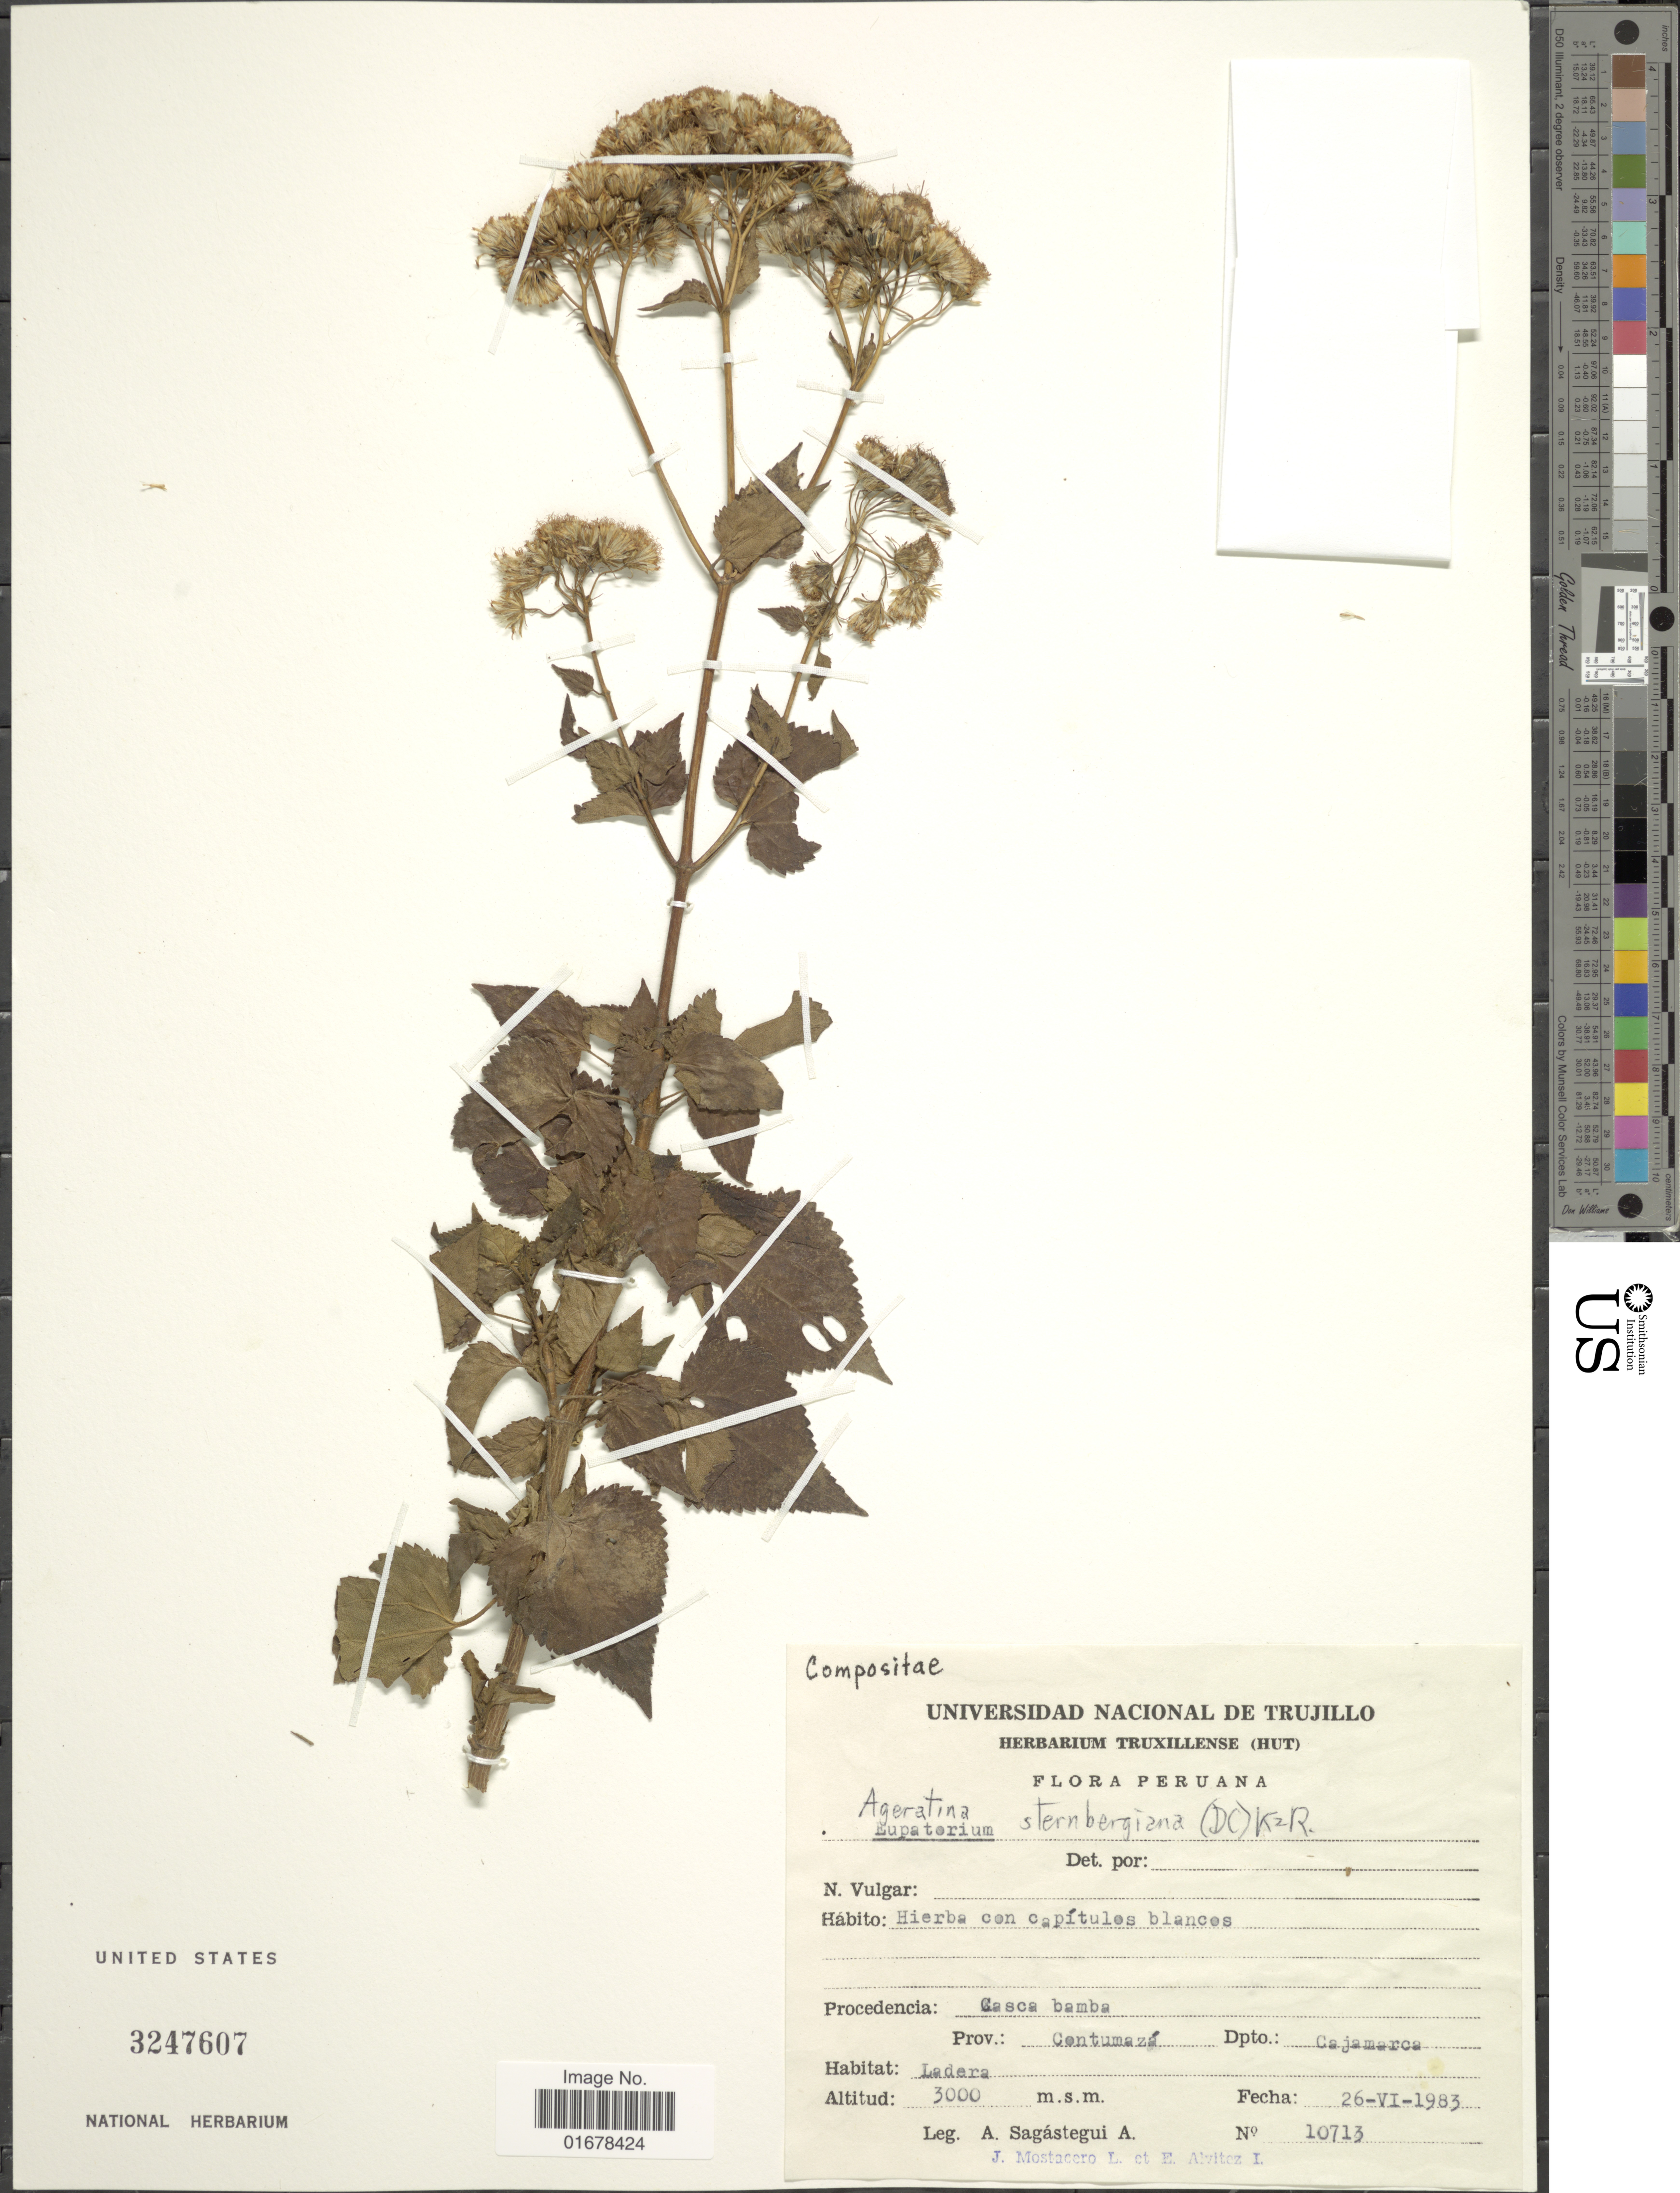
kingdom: Plantae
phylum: Tracheophyta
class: Magnoliopsida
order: Asterales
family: Asteraceae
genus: Ageratina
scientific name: Ageratina sternbergiana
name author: (DC.) R.M. King & H. Rob.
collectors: A. Sagástegui A., J. Mostacero L. & E. Alvitez I.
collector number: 10713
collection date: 1983-06-26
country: Peru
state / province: Cajamarca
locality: Procedencia: Casca bamba, Prov. Contumaza, Dpto.: Cajamarca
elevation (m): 3000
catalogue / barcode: US 3247607